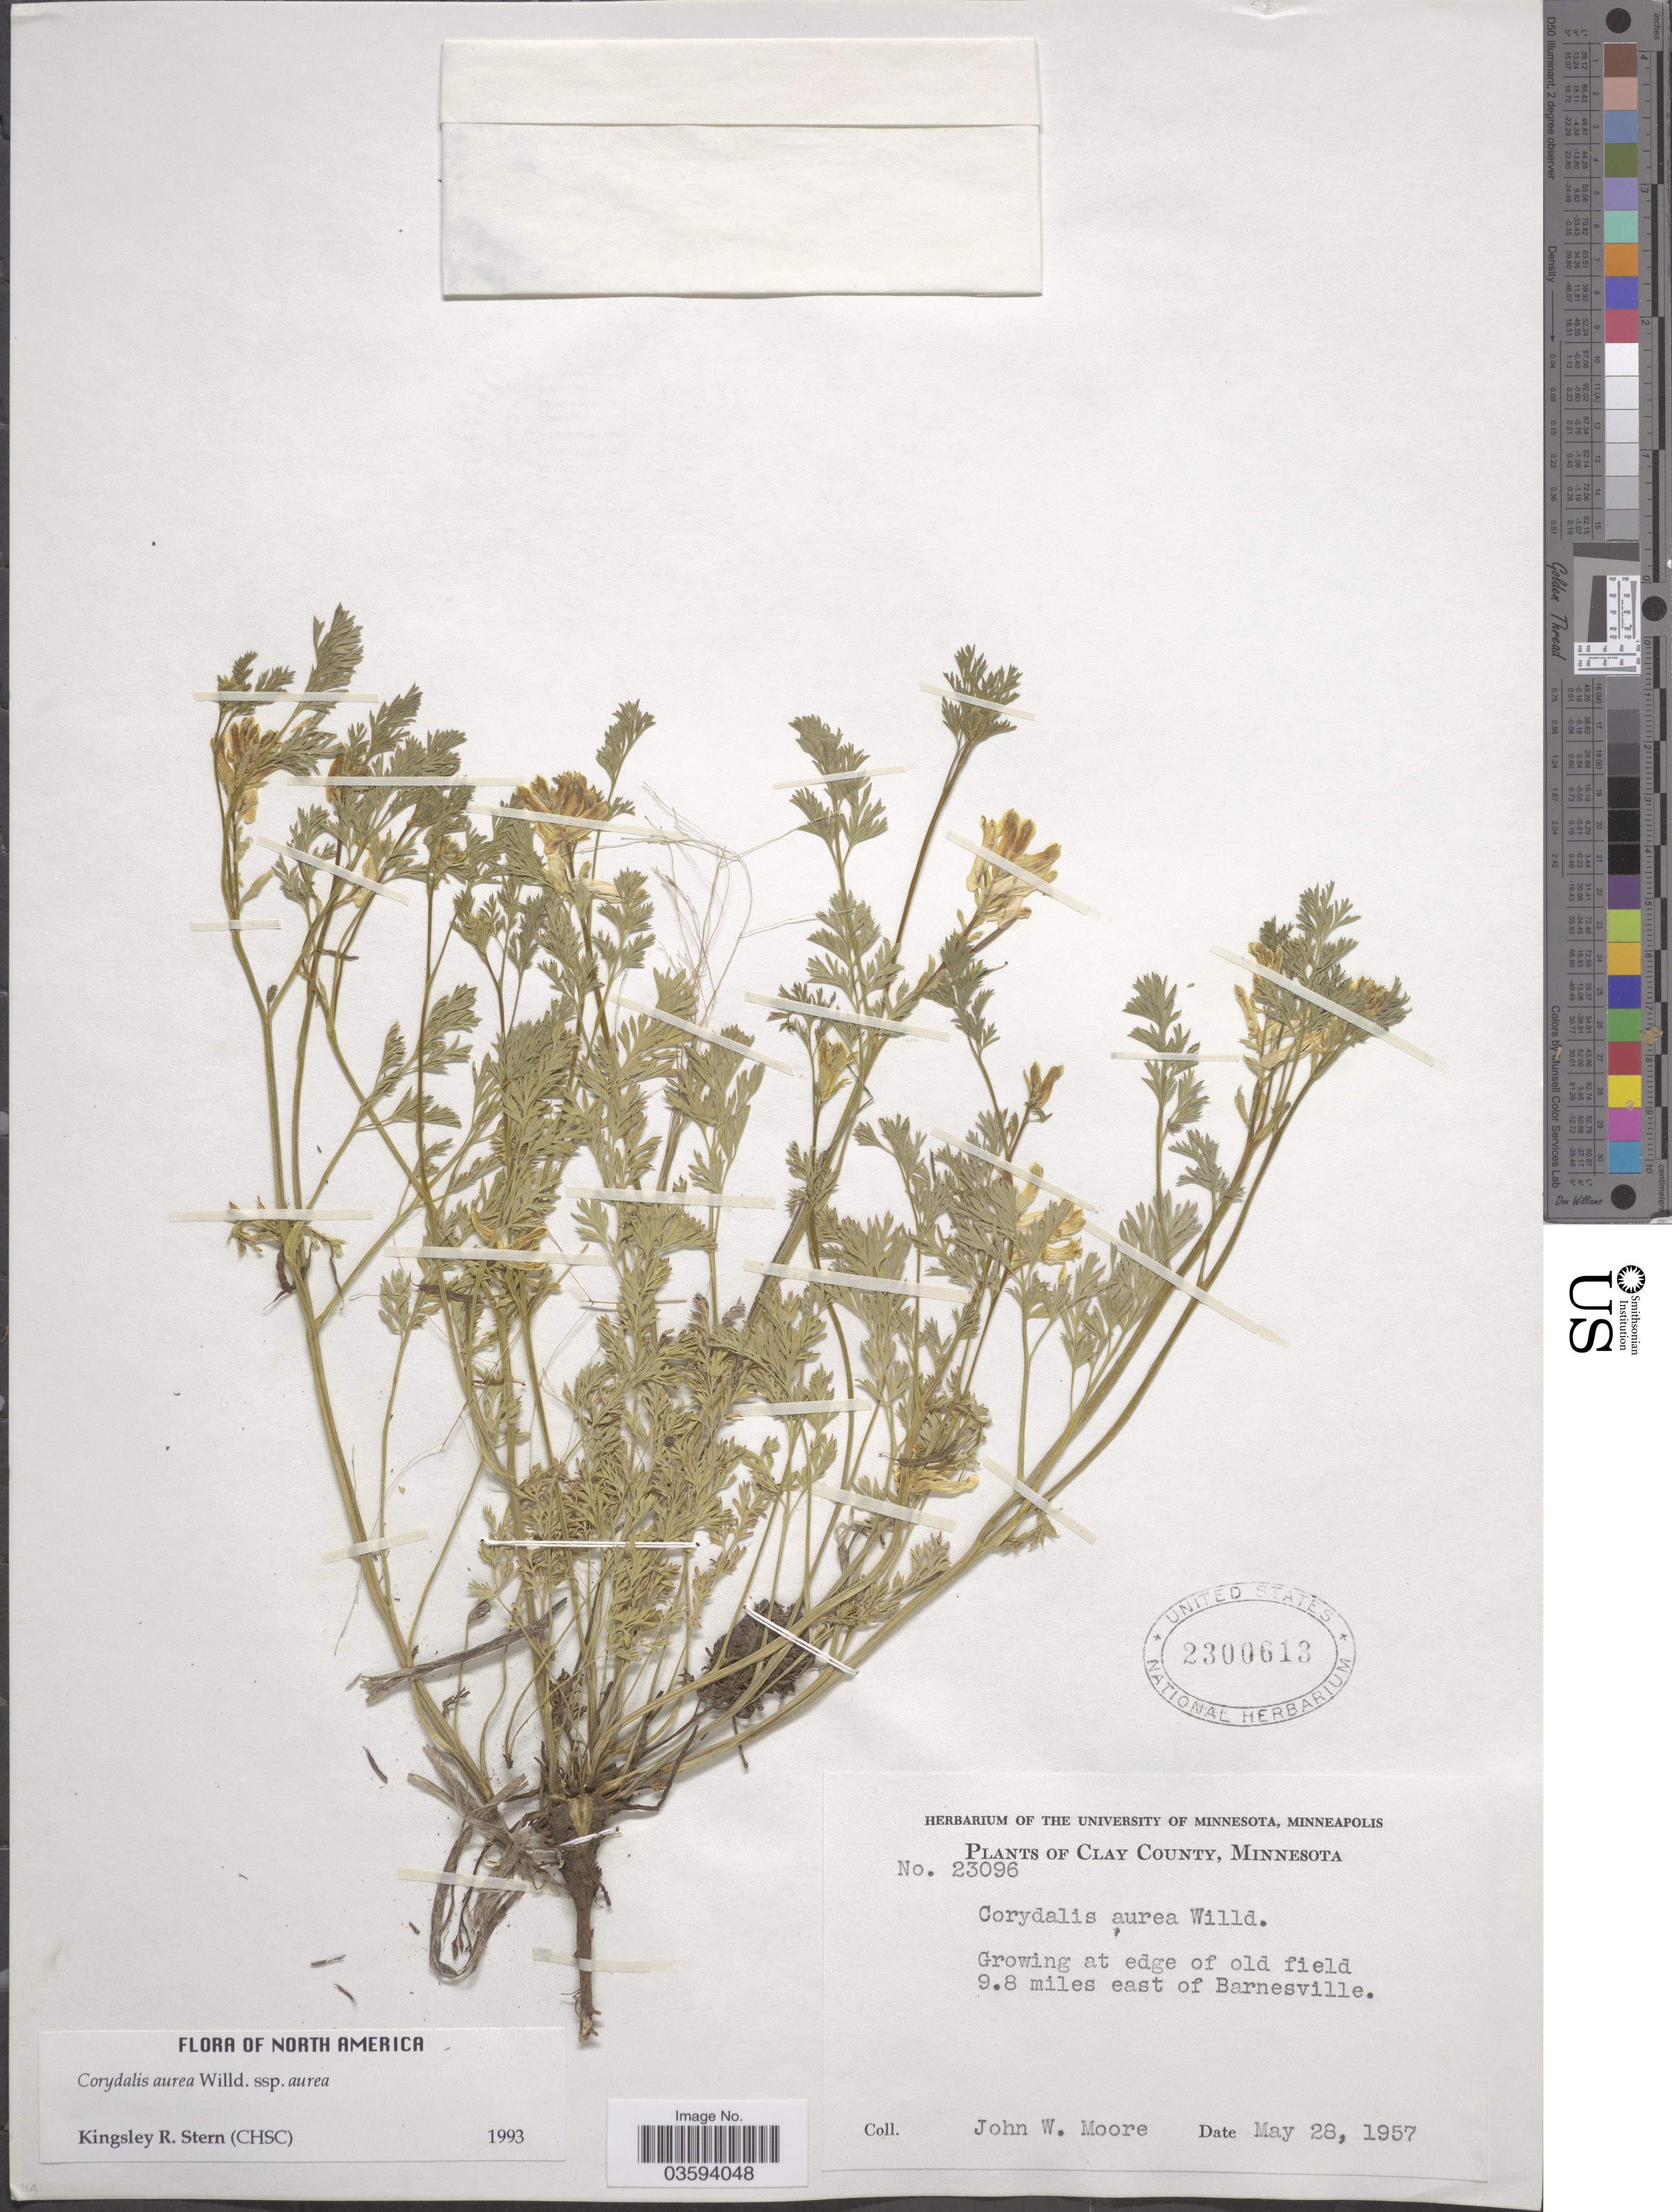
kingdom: Plantae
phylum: Tracheophyta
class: Magnoliopsida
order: Ranunculales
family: Papaveraceae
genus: Corydalis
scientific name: Corydalis aurea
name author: Willd.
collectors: J. Moore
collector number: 23096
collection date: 1957-05-28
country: United States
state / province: Minnesota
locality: Clay County. Growing at edge of old field 9.8 miles east of Barnesville.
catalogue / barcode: US 2300613